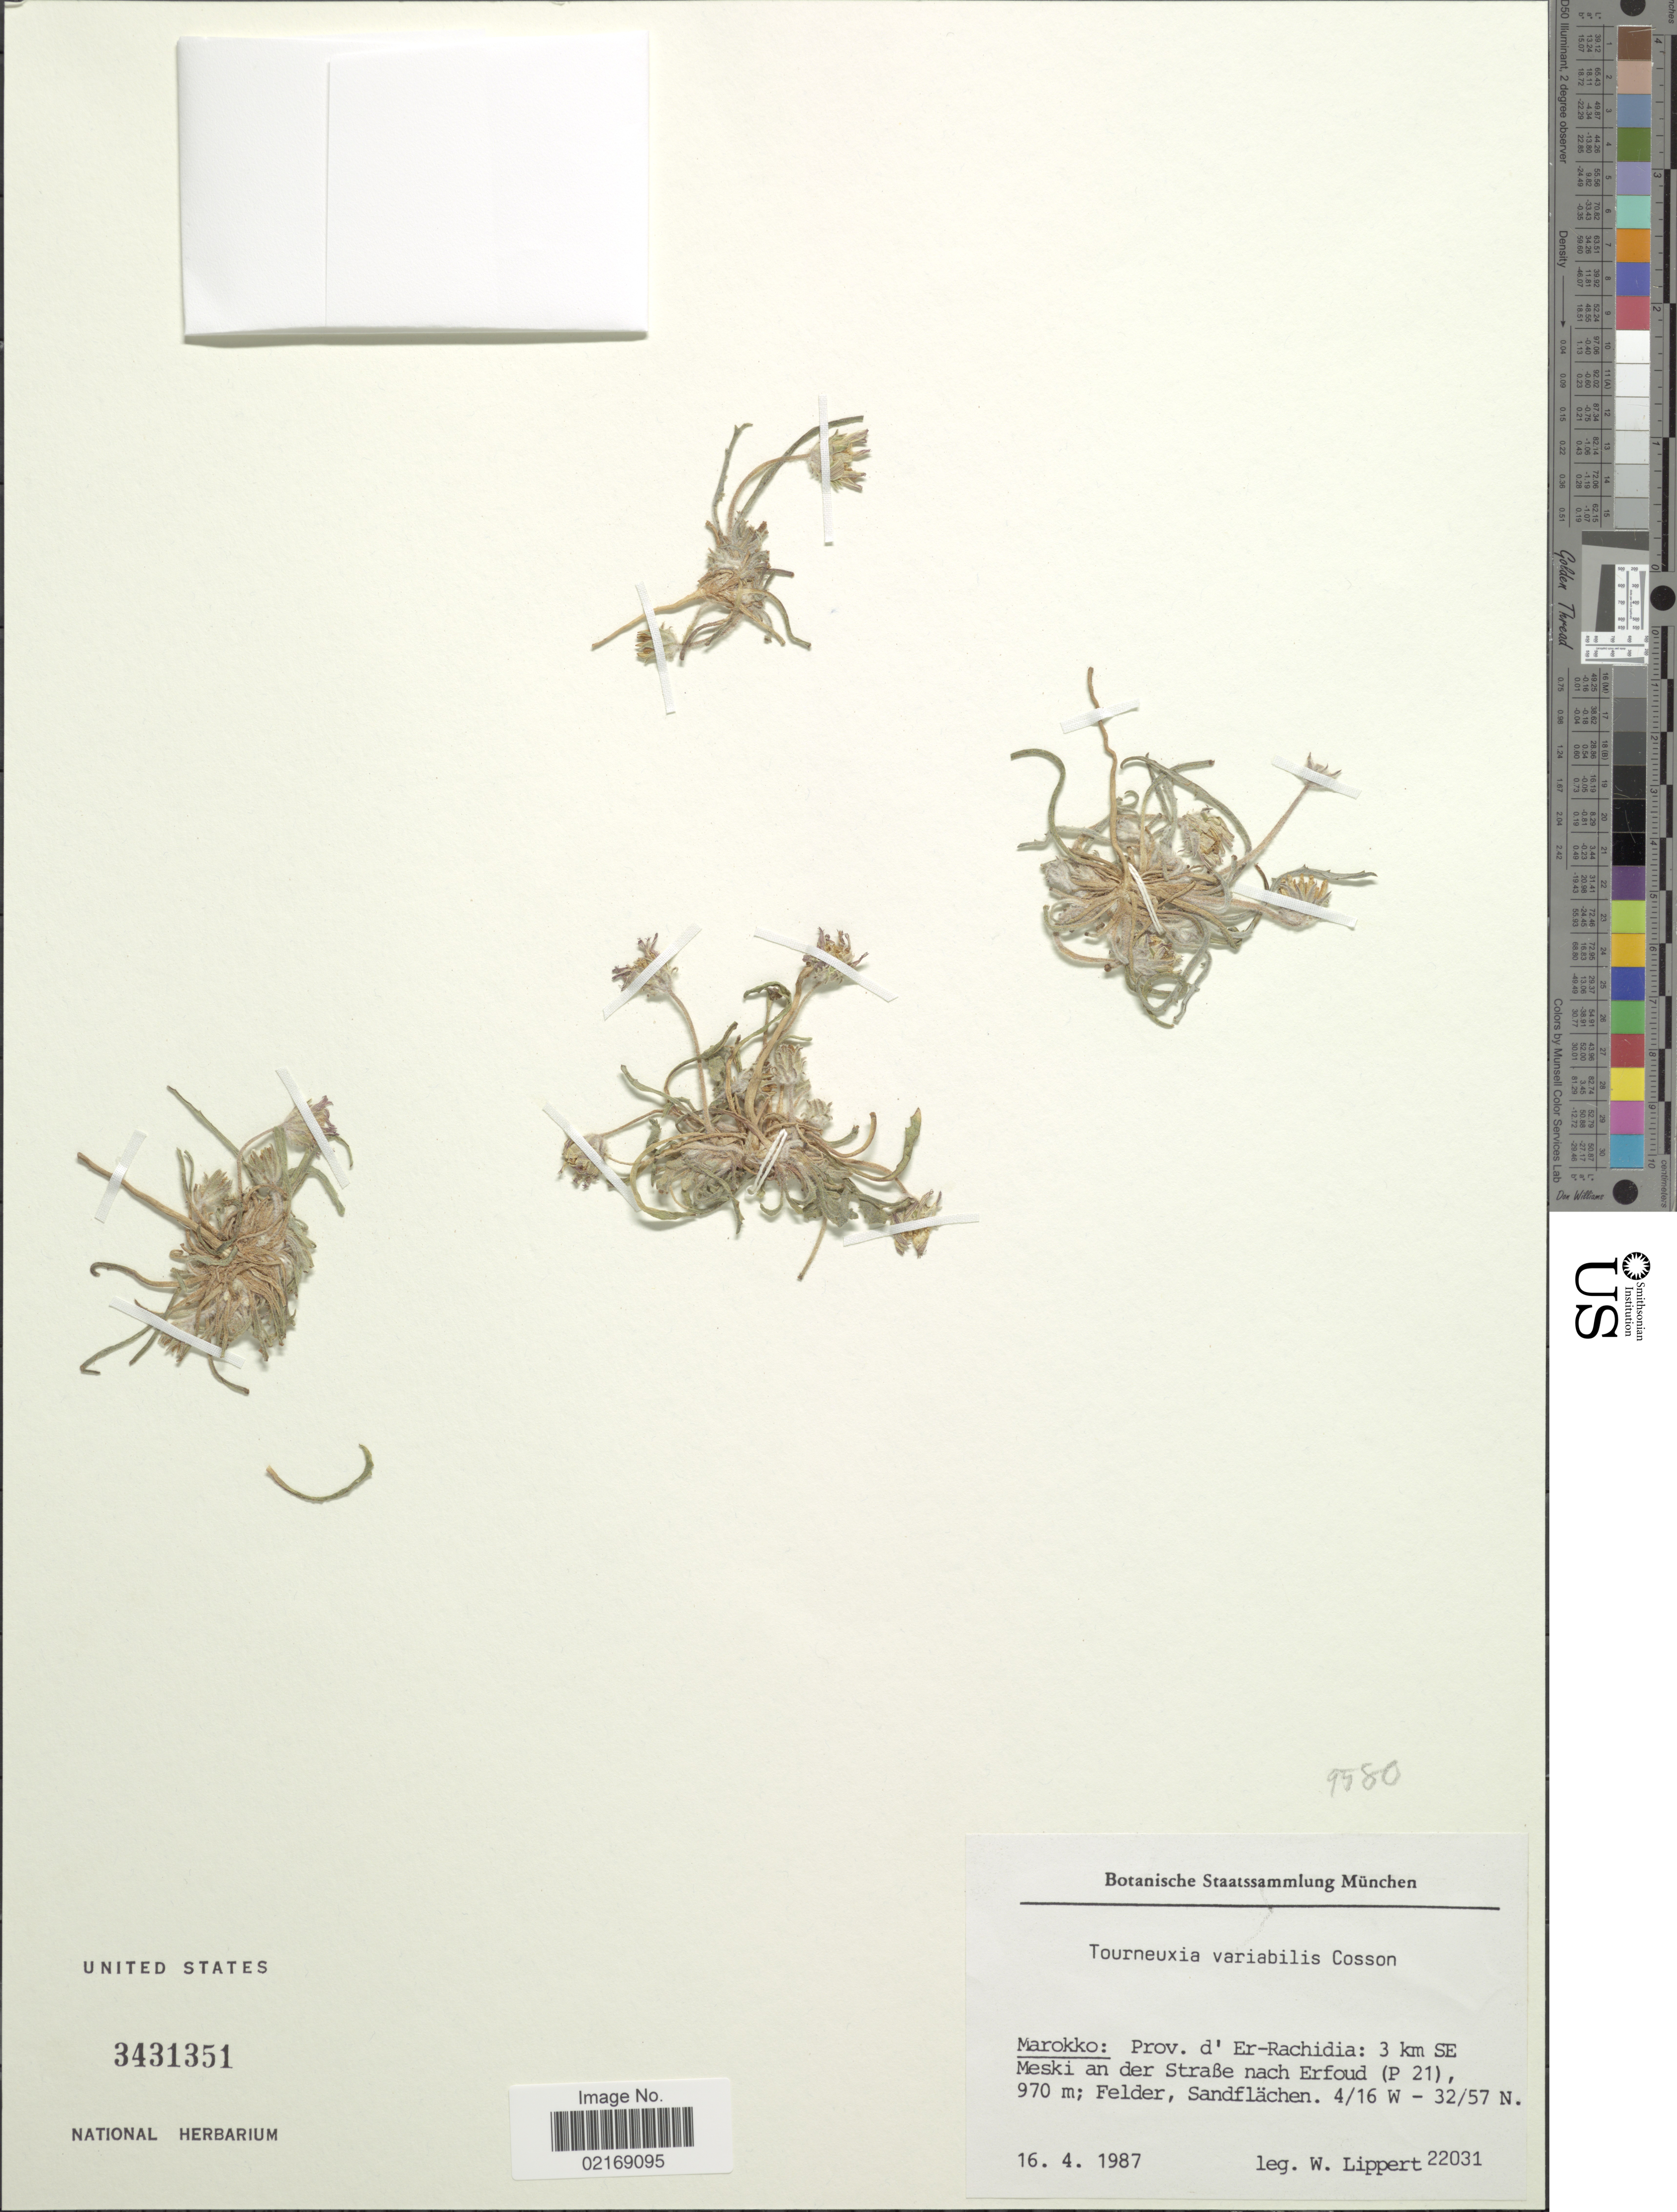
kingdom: Plantae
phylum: Tracheophyta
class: Magnoliopsida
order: Asterales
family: Asteraceae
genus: Tourneuxia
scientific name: Tourneuxia variifolia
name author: Coss.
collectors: W. Lippert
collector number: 22031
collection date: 1987-04-16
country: Morocco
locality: Prov. d' Er-Rachidia: 3 km SE Meski an der Straße nach Erfoud (P 21); Felder, Sandflächen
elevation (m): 970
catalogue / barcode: US 3431351